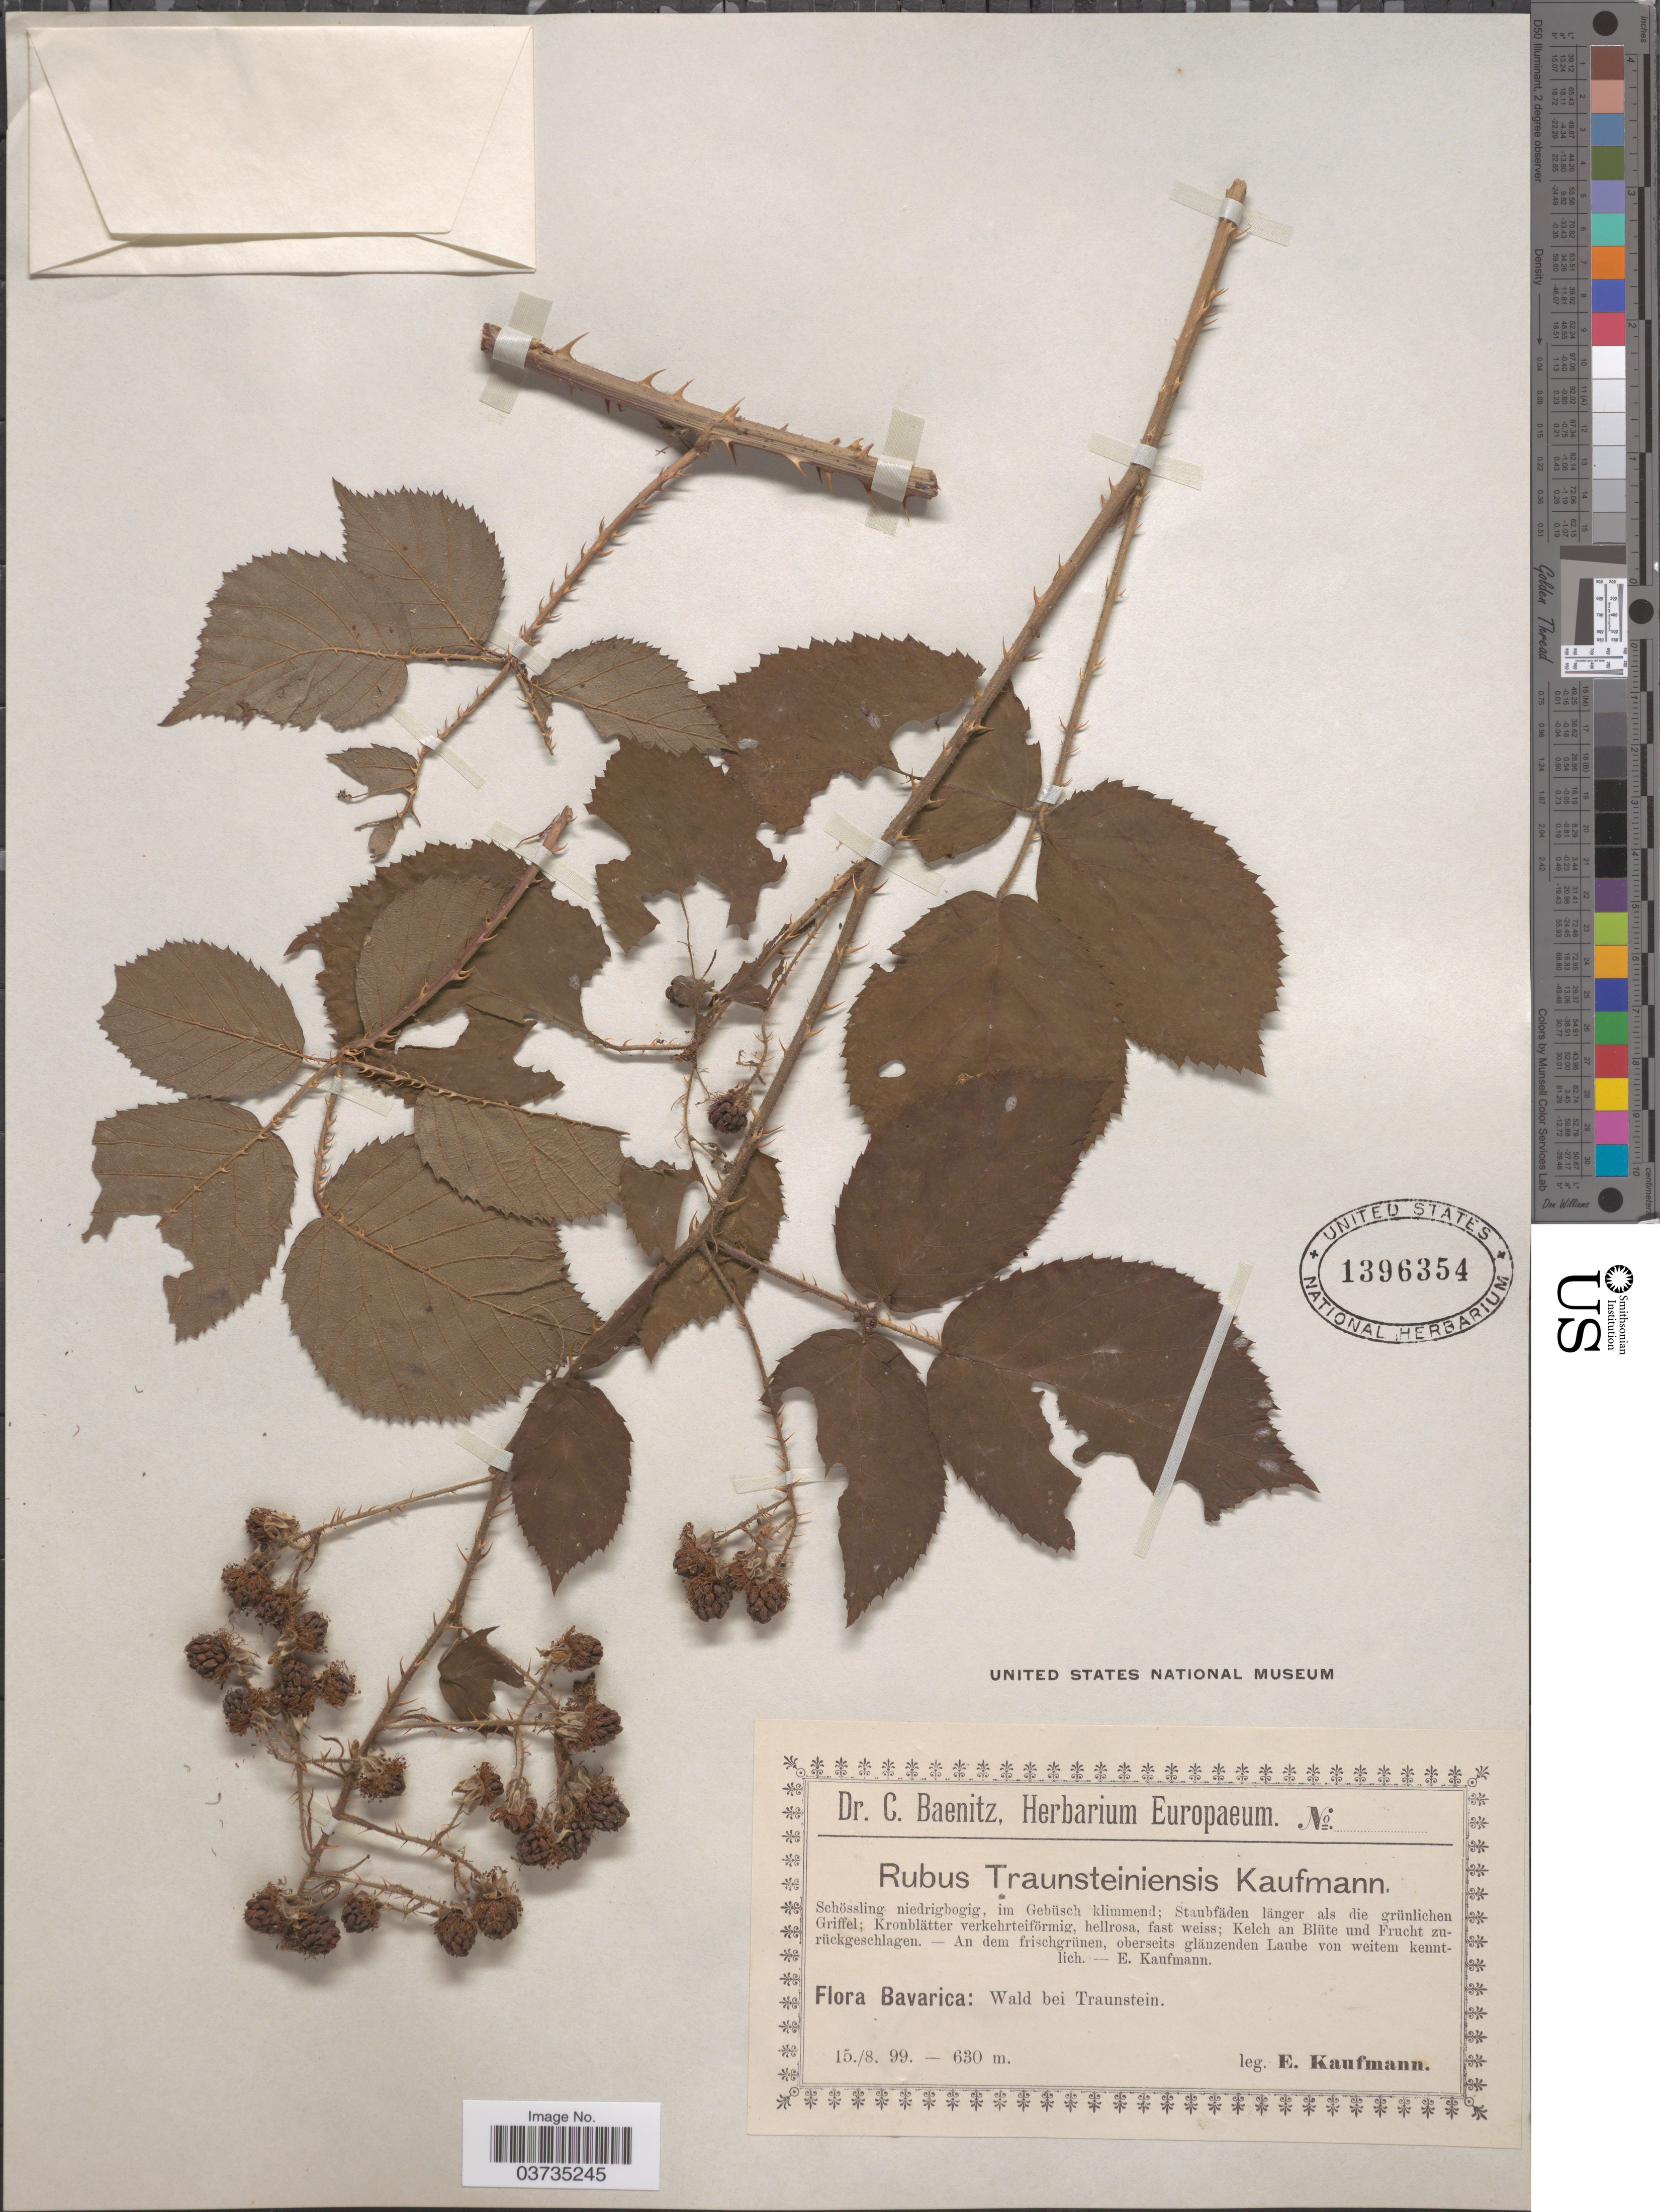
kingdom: Plantae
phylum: Tracheophyta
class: Magnoliopsida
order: Rosales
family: Rosaceae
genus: Rubus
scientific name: Rubus traunsteiniensis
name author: Kauffm.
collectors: E. Kaufmann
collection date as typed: Transcribed d/m/y: 15/8/99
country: Germany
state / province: Bayern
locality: Bavarica: Wald bei Traunstein.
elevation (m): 630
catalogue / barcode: US 1396354